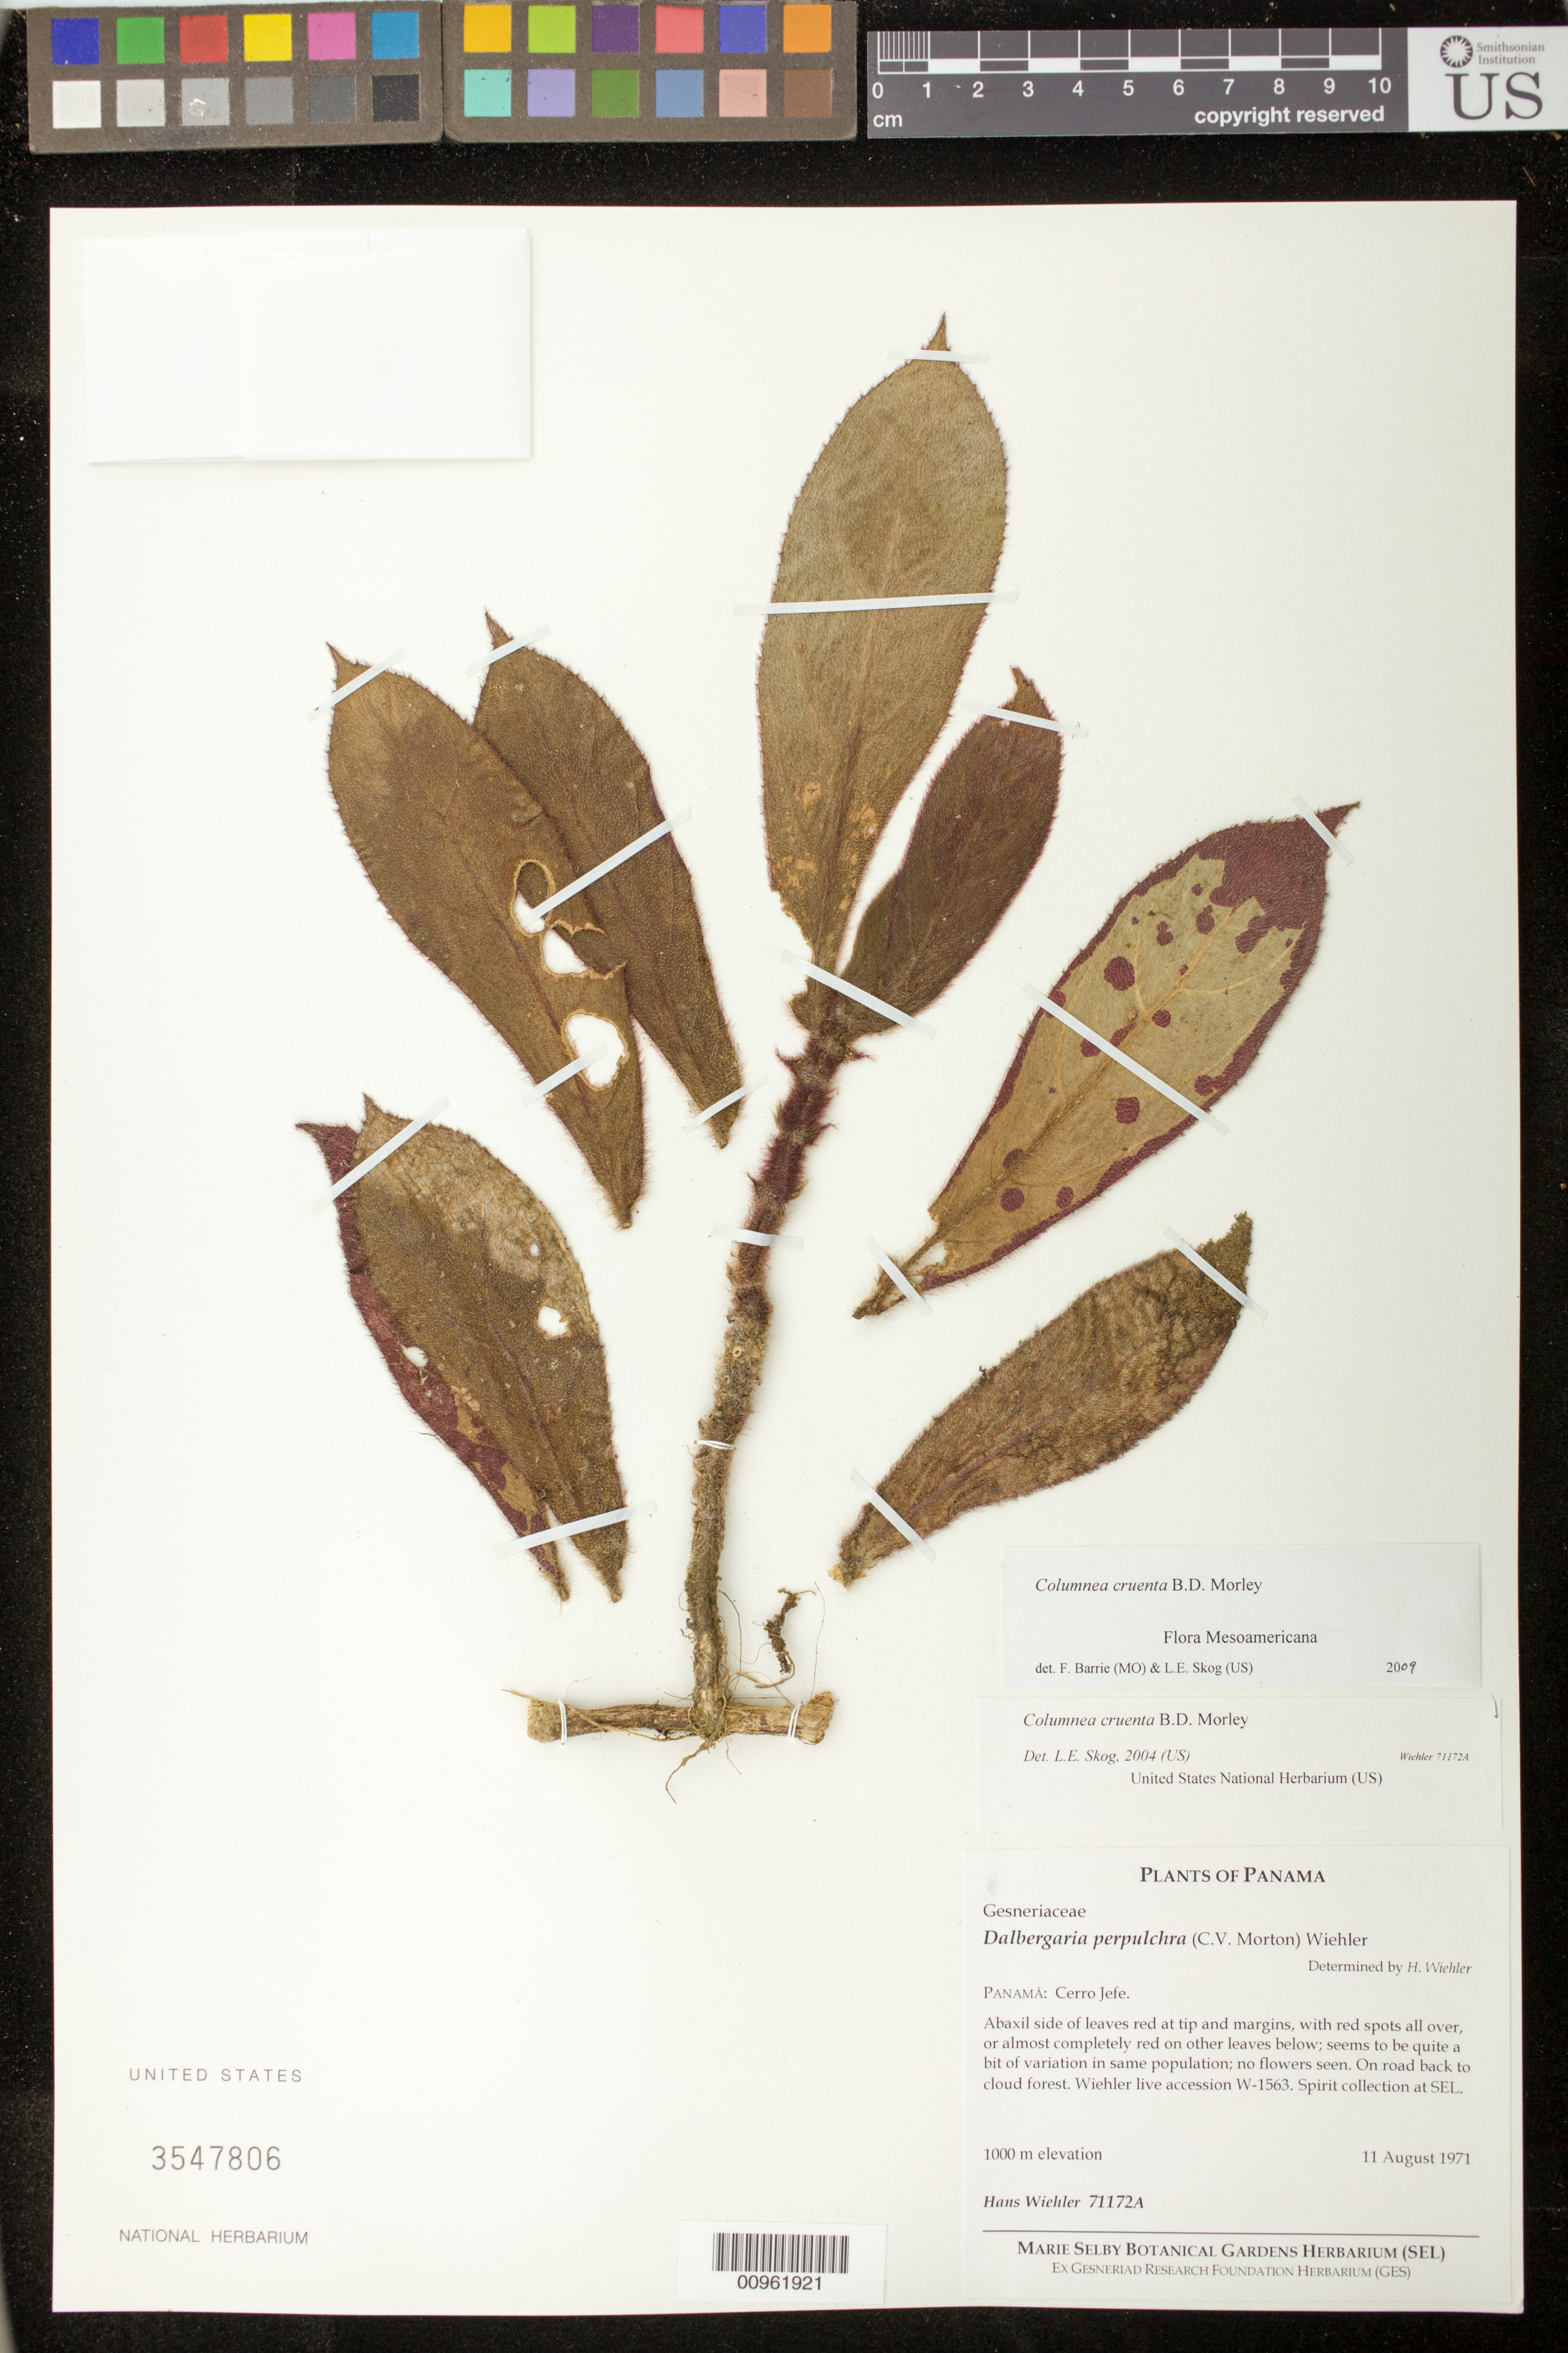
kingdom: Plantae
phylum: Tracheophyta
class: Magnoliopsida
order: Lamiales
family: Gesneriaceae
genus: Columnea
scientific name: Columnea cruenta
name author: B.D. Morley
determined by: Skog, Laurence E.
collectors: H. J. Wiehler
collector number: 71172 A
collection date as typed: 11 Aug 1971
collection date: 1971-08-11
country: Panama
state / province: Panamá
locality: Panamá: Cerro Jefe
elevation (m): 1000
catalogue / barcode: US 3547806